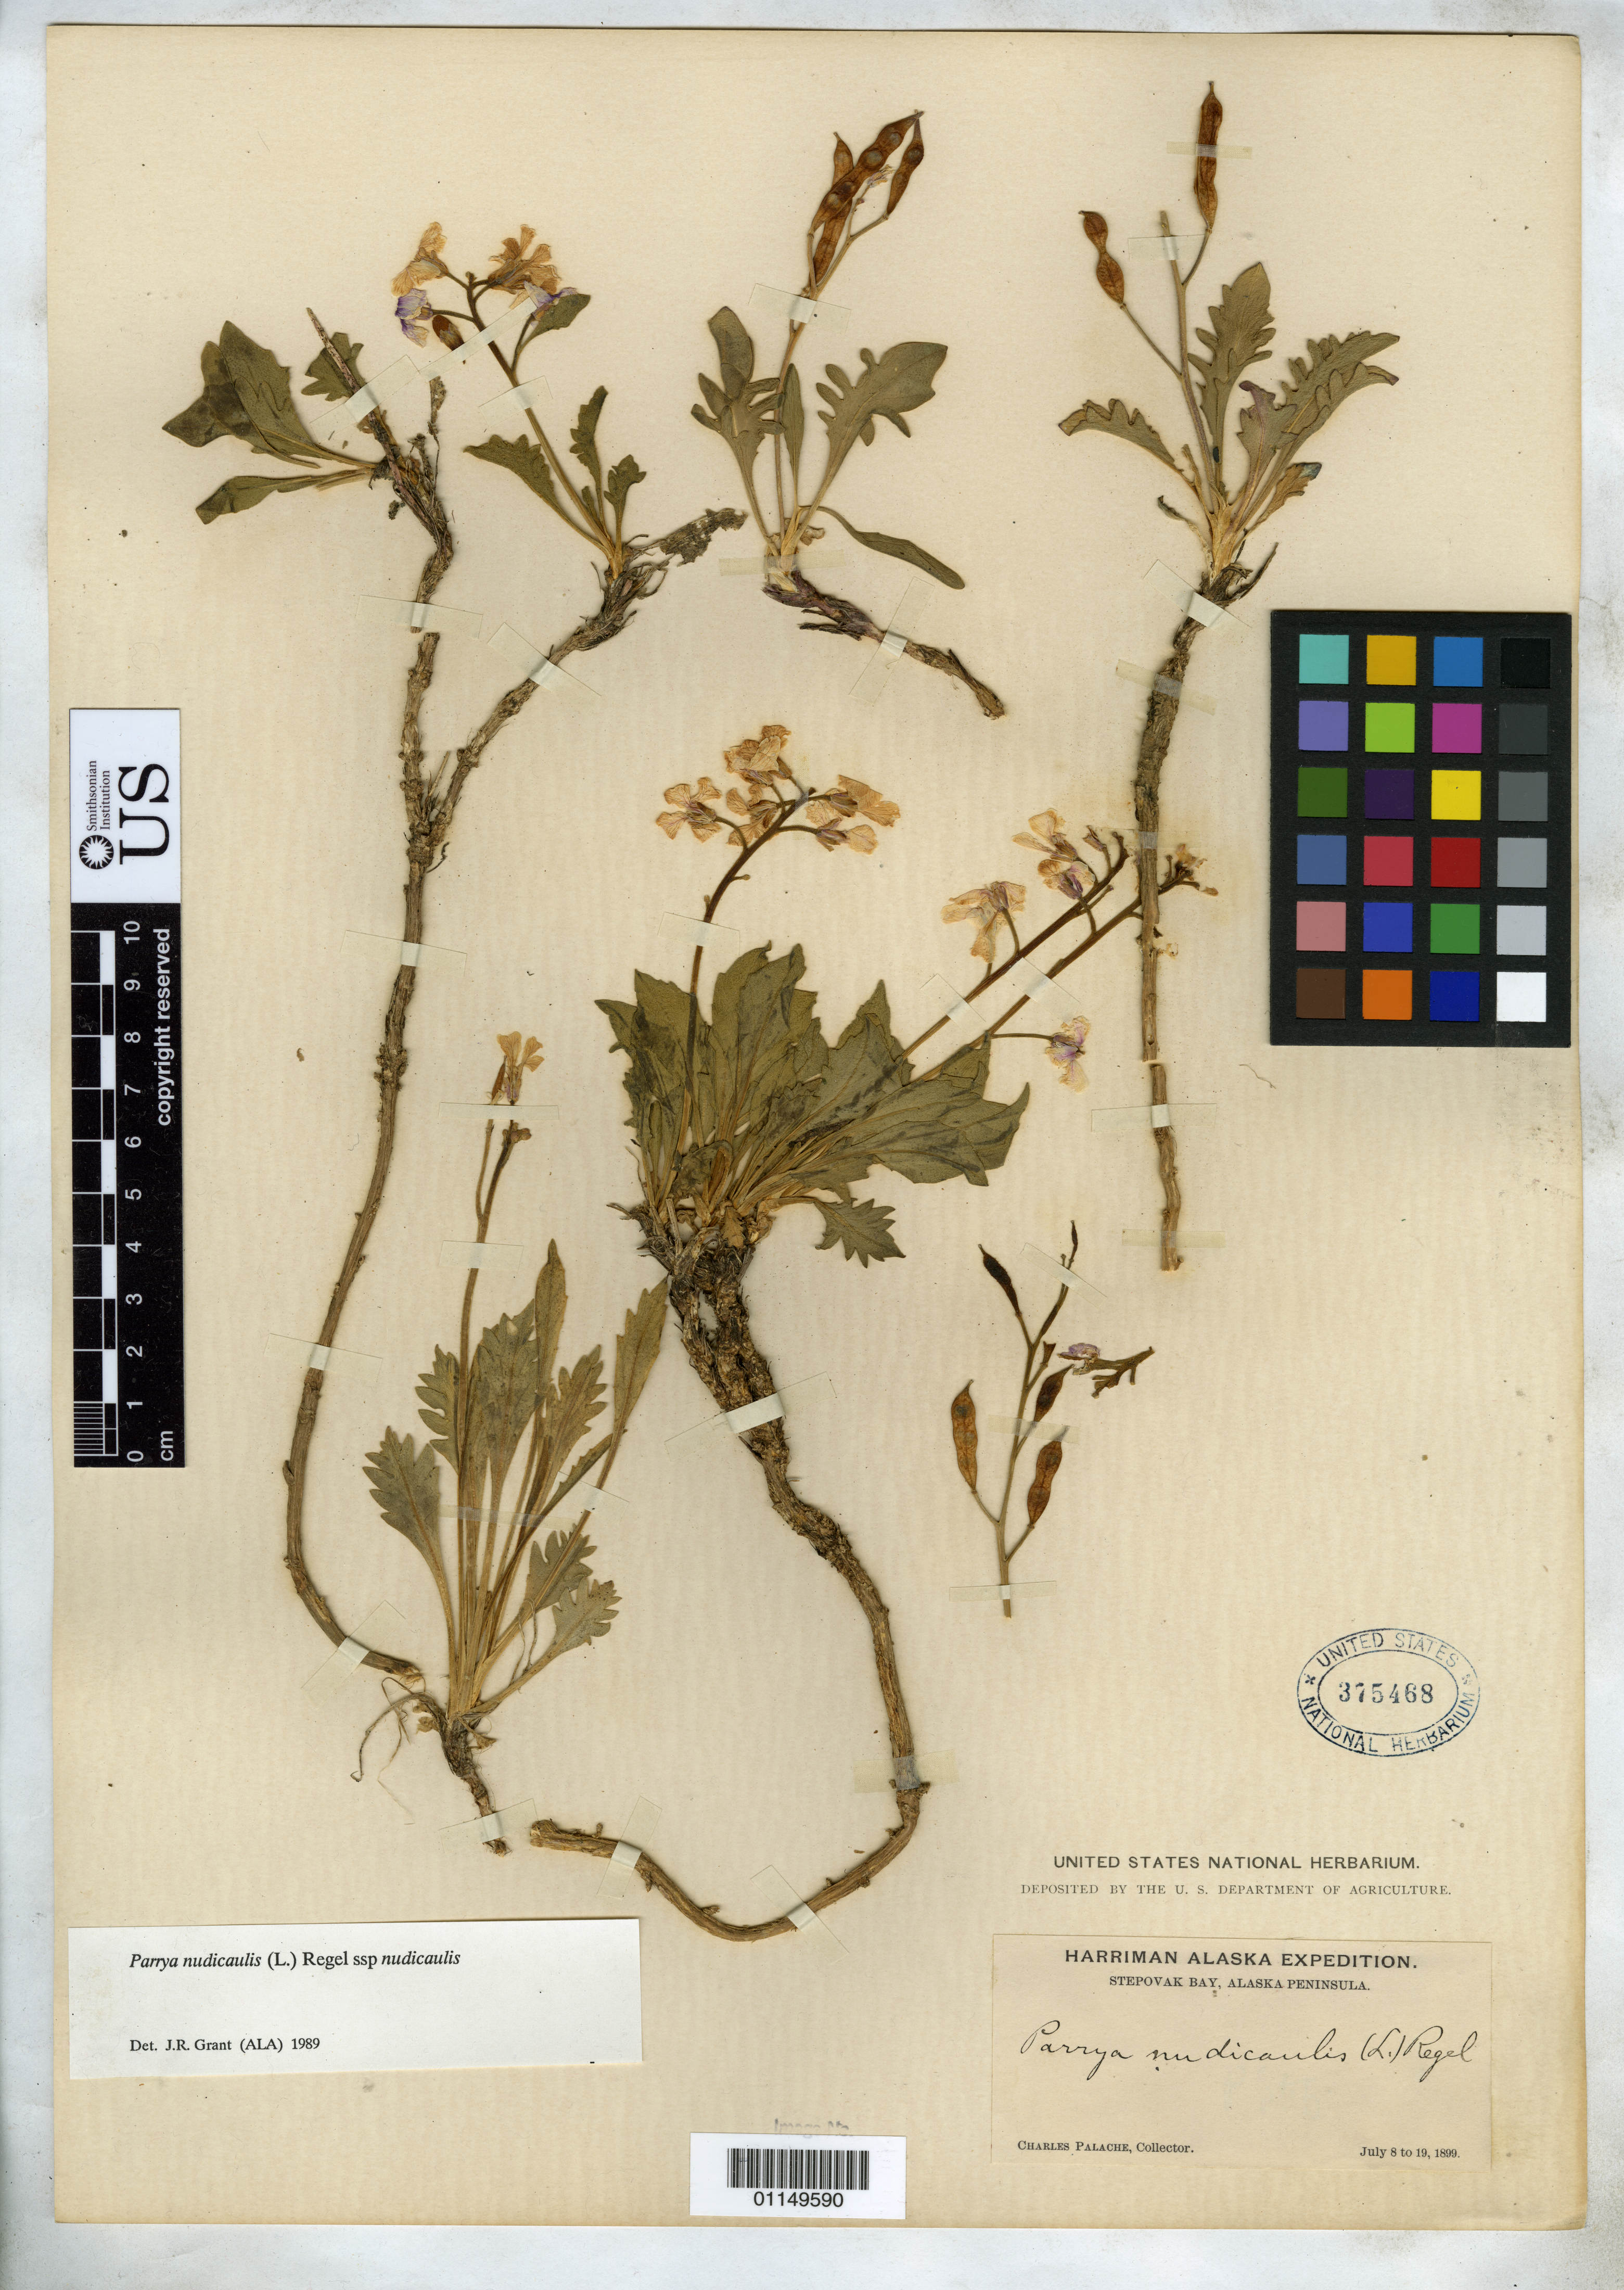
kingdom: Plantae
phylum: Tracheophyta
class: Magnoliopsida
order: Brassicales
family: Brassicaceae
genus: Parrya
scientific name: Parrya nudicaulis subsp. nudicaulis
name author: (L.) Regel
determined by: Grant, J. R., (SWITZERLAND)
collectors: C. Palache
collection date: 1899-07-08/1899-07-19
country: United States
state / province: Alaska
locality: Stepovak Bay, Alaska Peninsula.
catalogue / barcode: US 375468